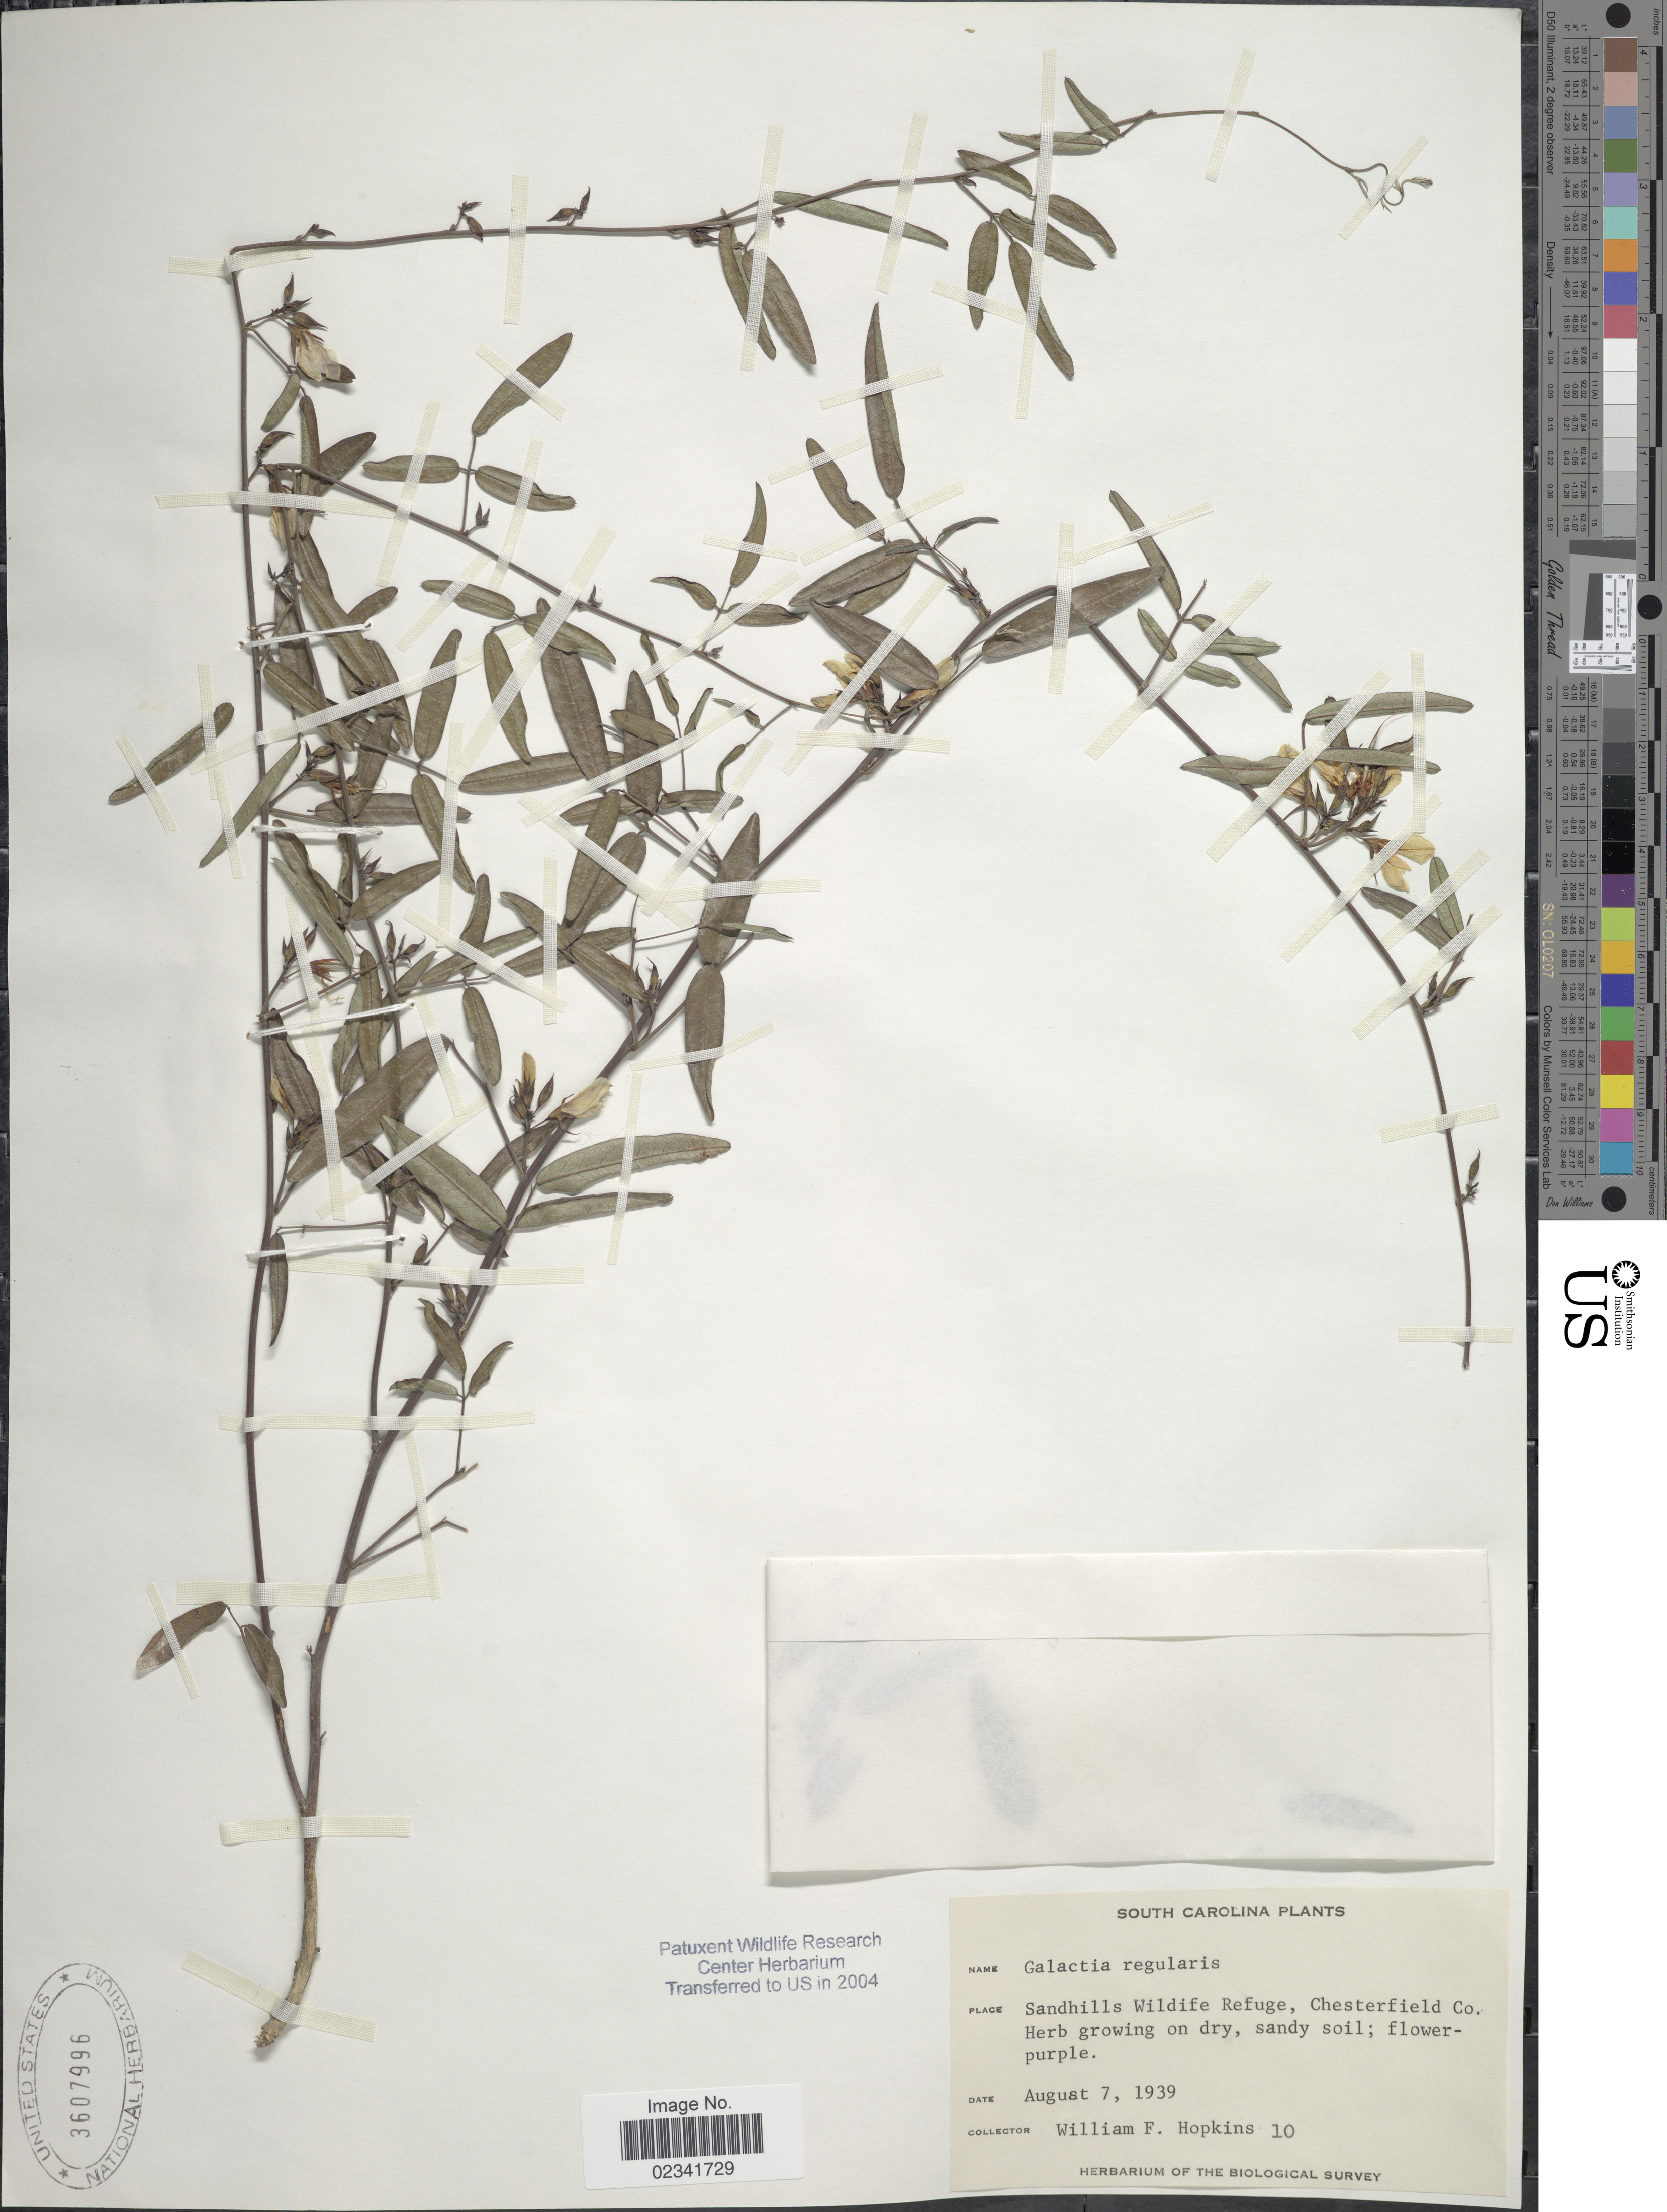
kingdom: Plantae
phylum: Tracheophyta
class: Magnoliopsida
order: Fabales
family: Fabaceae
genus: Galactia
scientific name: Galactia regularis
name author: (L.) Britton, Stearns & Poggenb.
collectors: W. Hopkins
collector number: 10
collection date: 1939-08-07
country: United States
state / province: South Carolina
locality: Sandhills Wildlife Refuge, Chesterfield Co.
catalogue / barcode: US 3607996